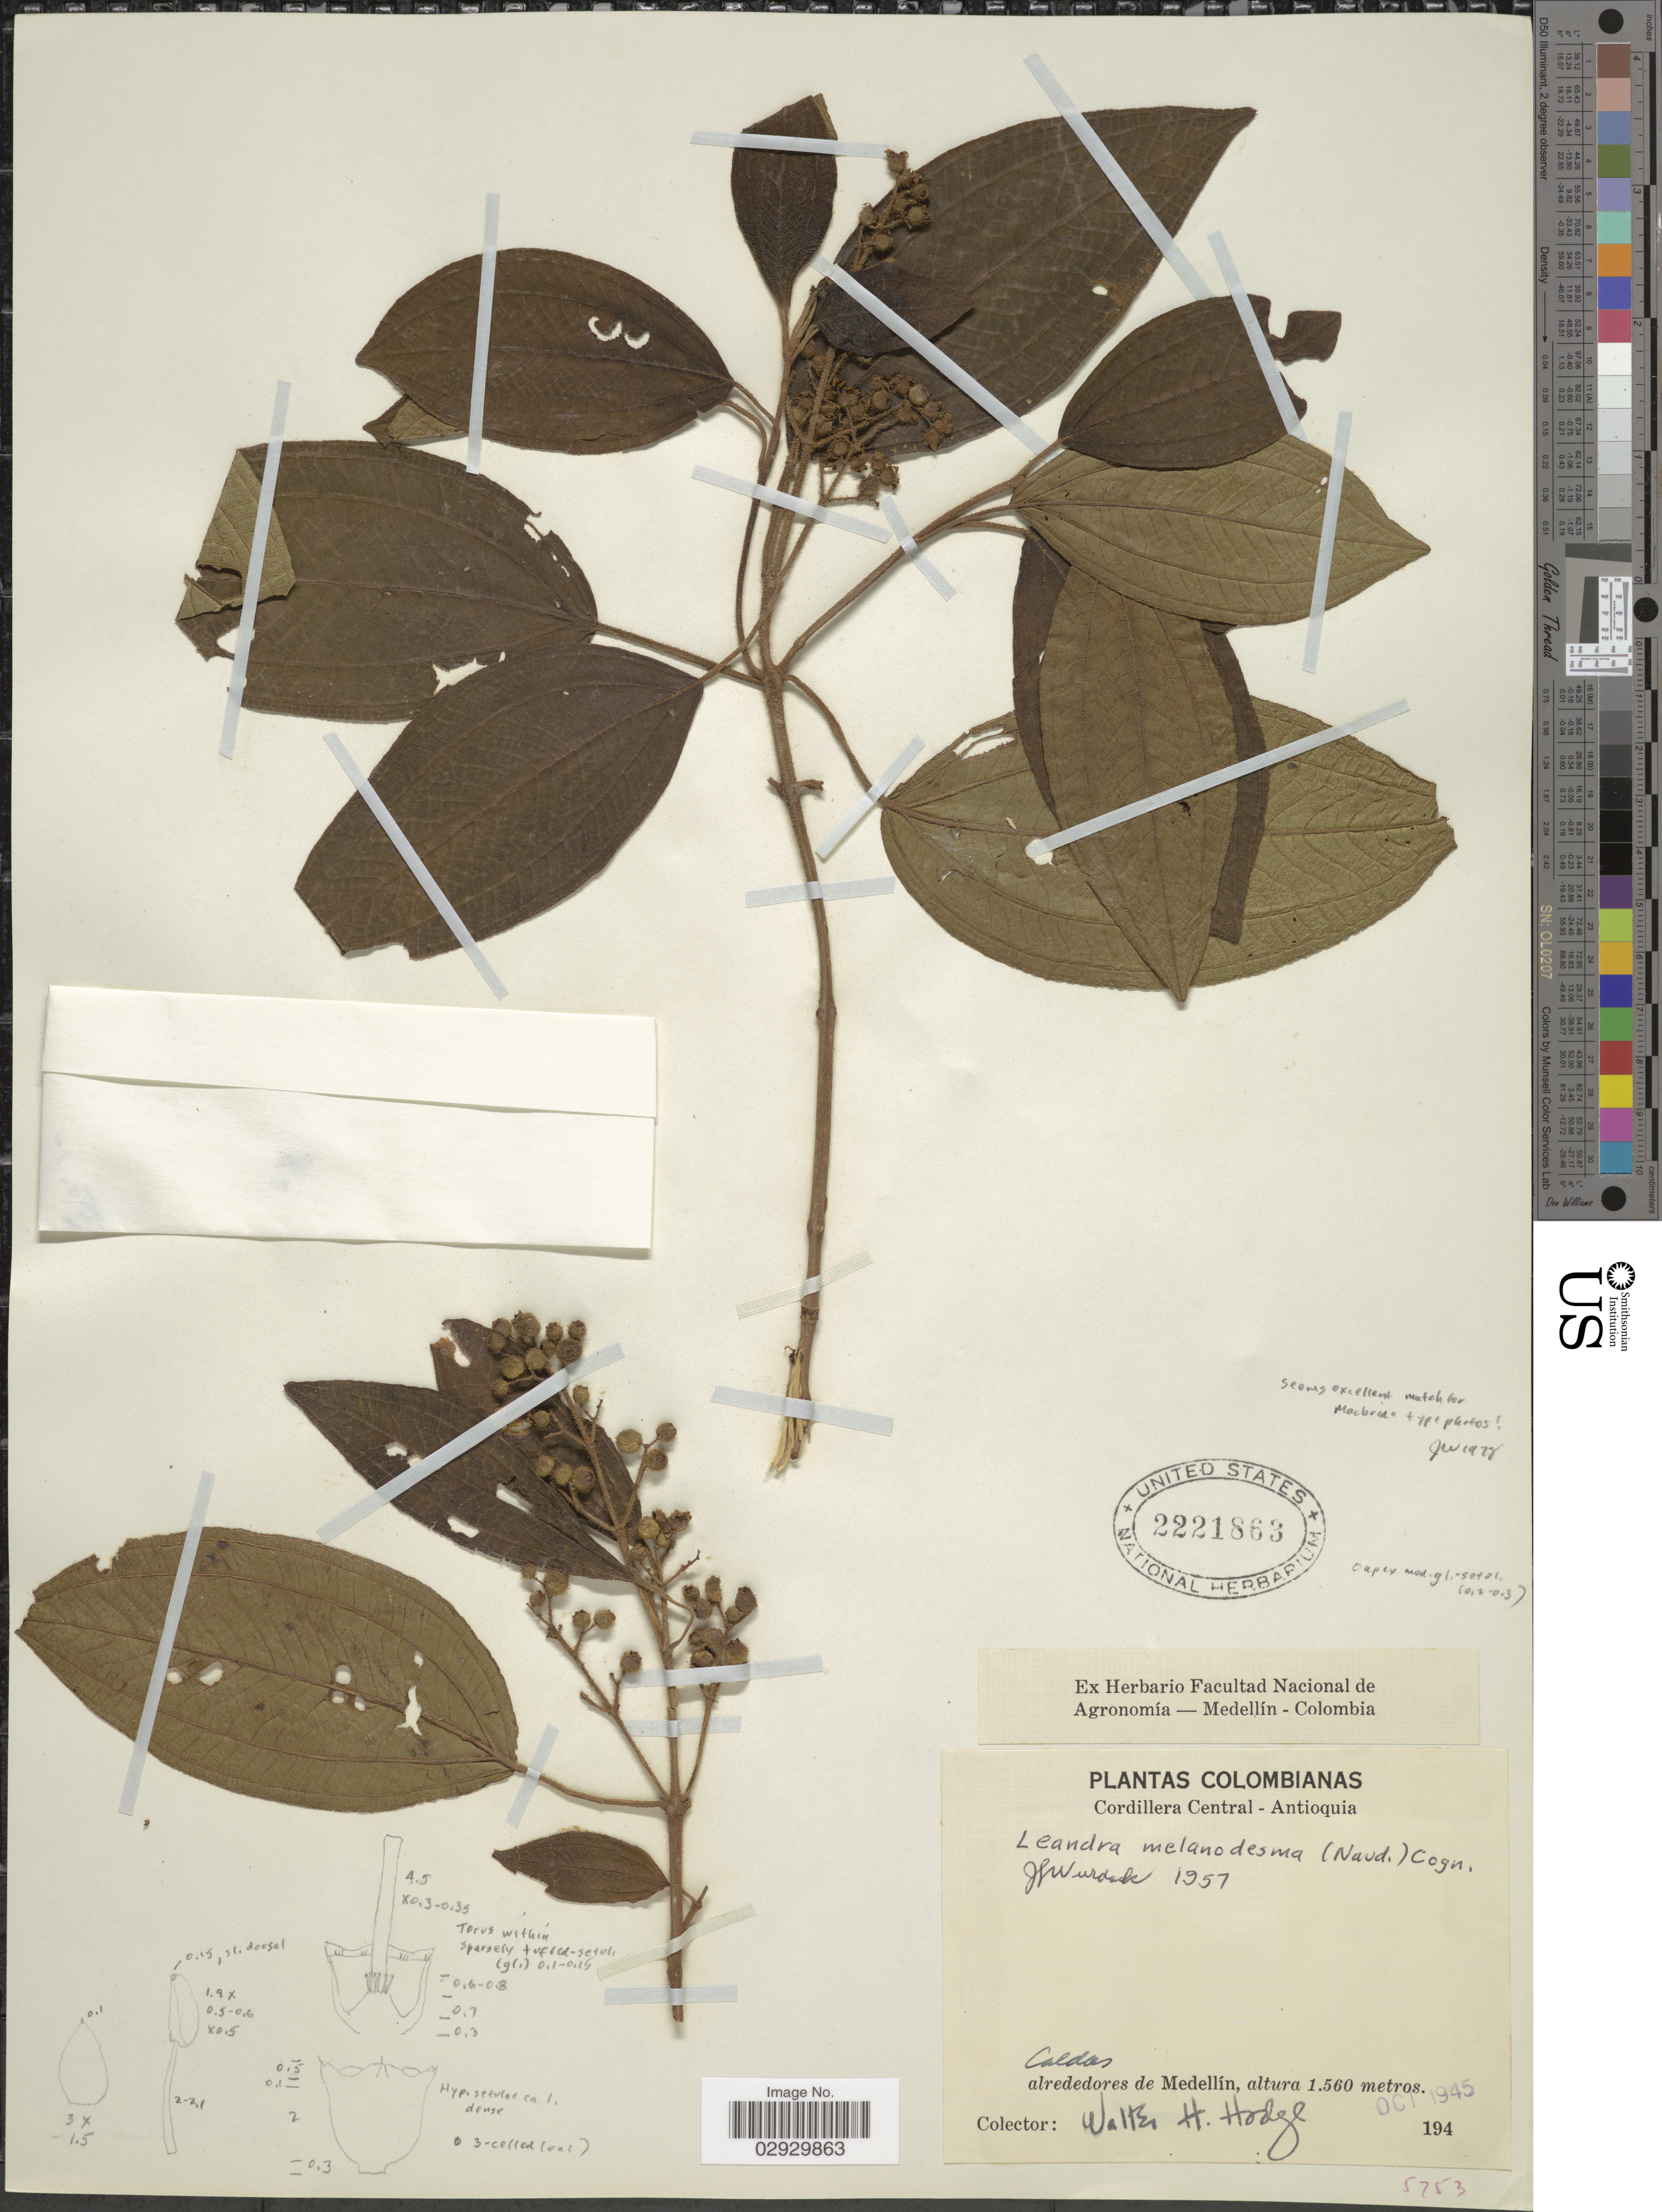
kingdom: Plantae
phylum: Tracheophyta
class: Magnoliopsida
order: Myrtales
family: Melastomataceae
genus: Leandra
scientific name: Leandra melanodesma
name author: (Naudin) Cogn.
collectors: W. Hodge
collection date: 1945-10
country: Colombia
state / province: Caldas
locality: Cordillera Central, alrededores de Medellín.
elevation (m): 1560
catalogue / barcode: US 2221863